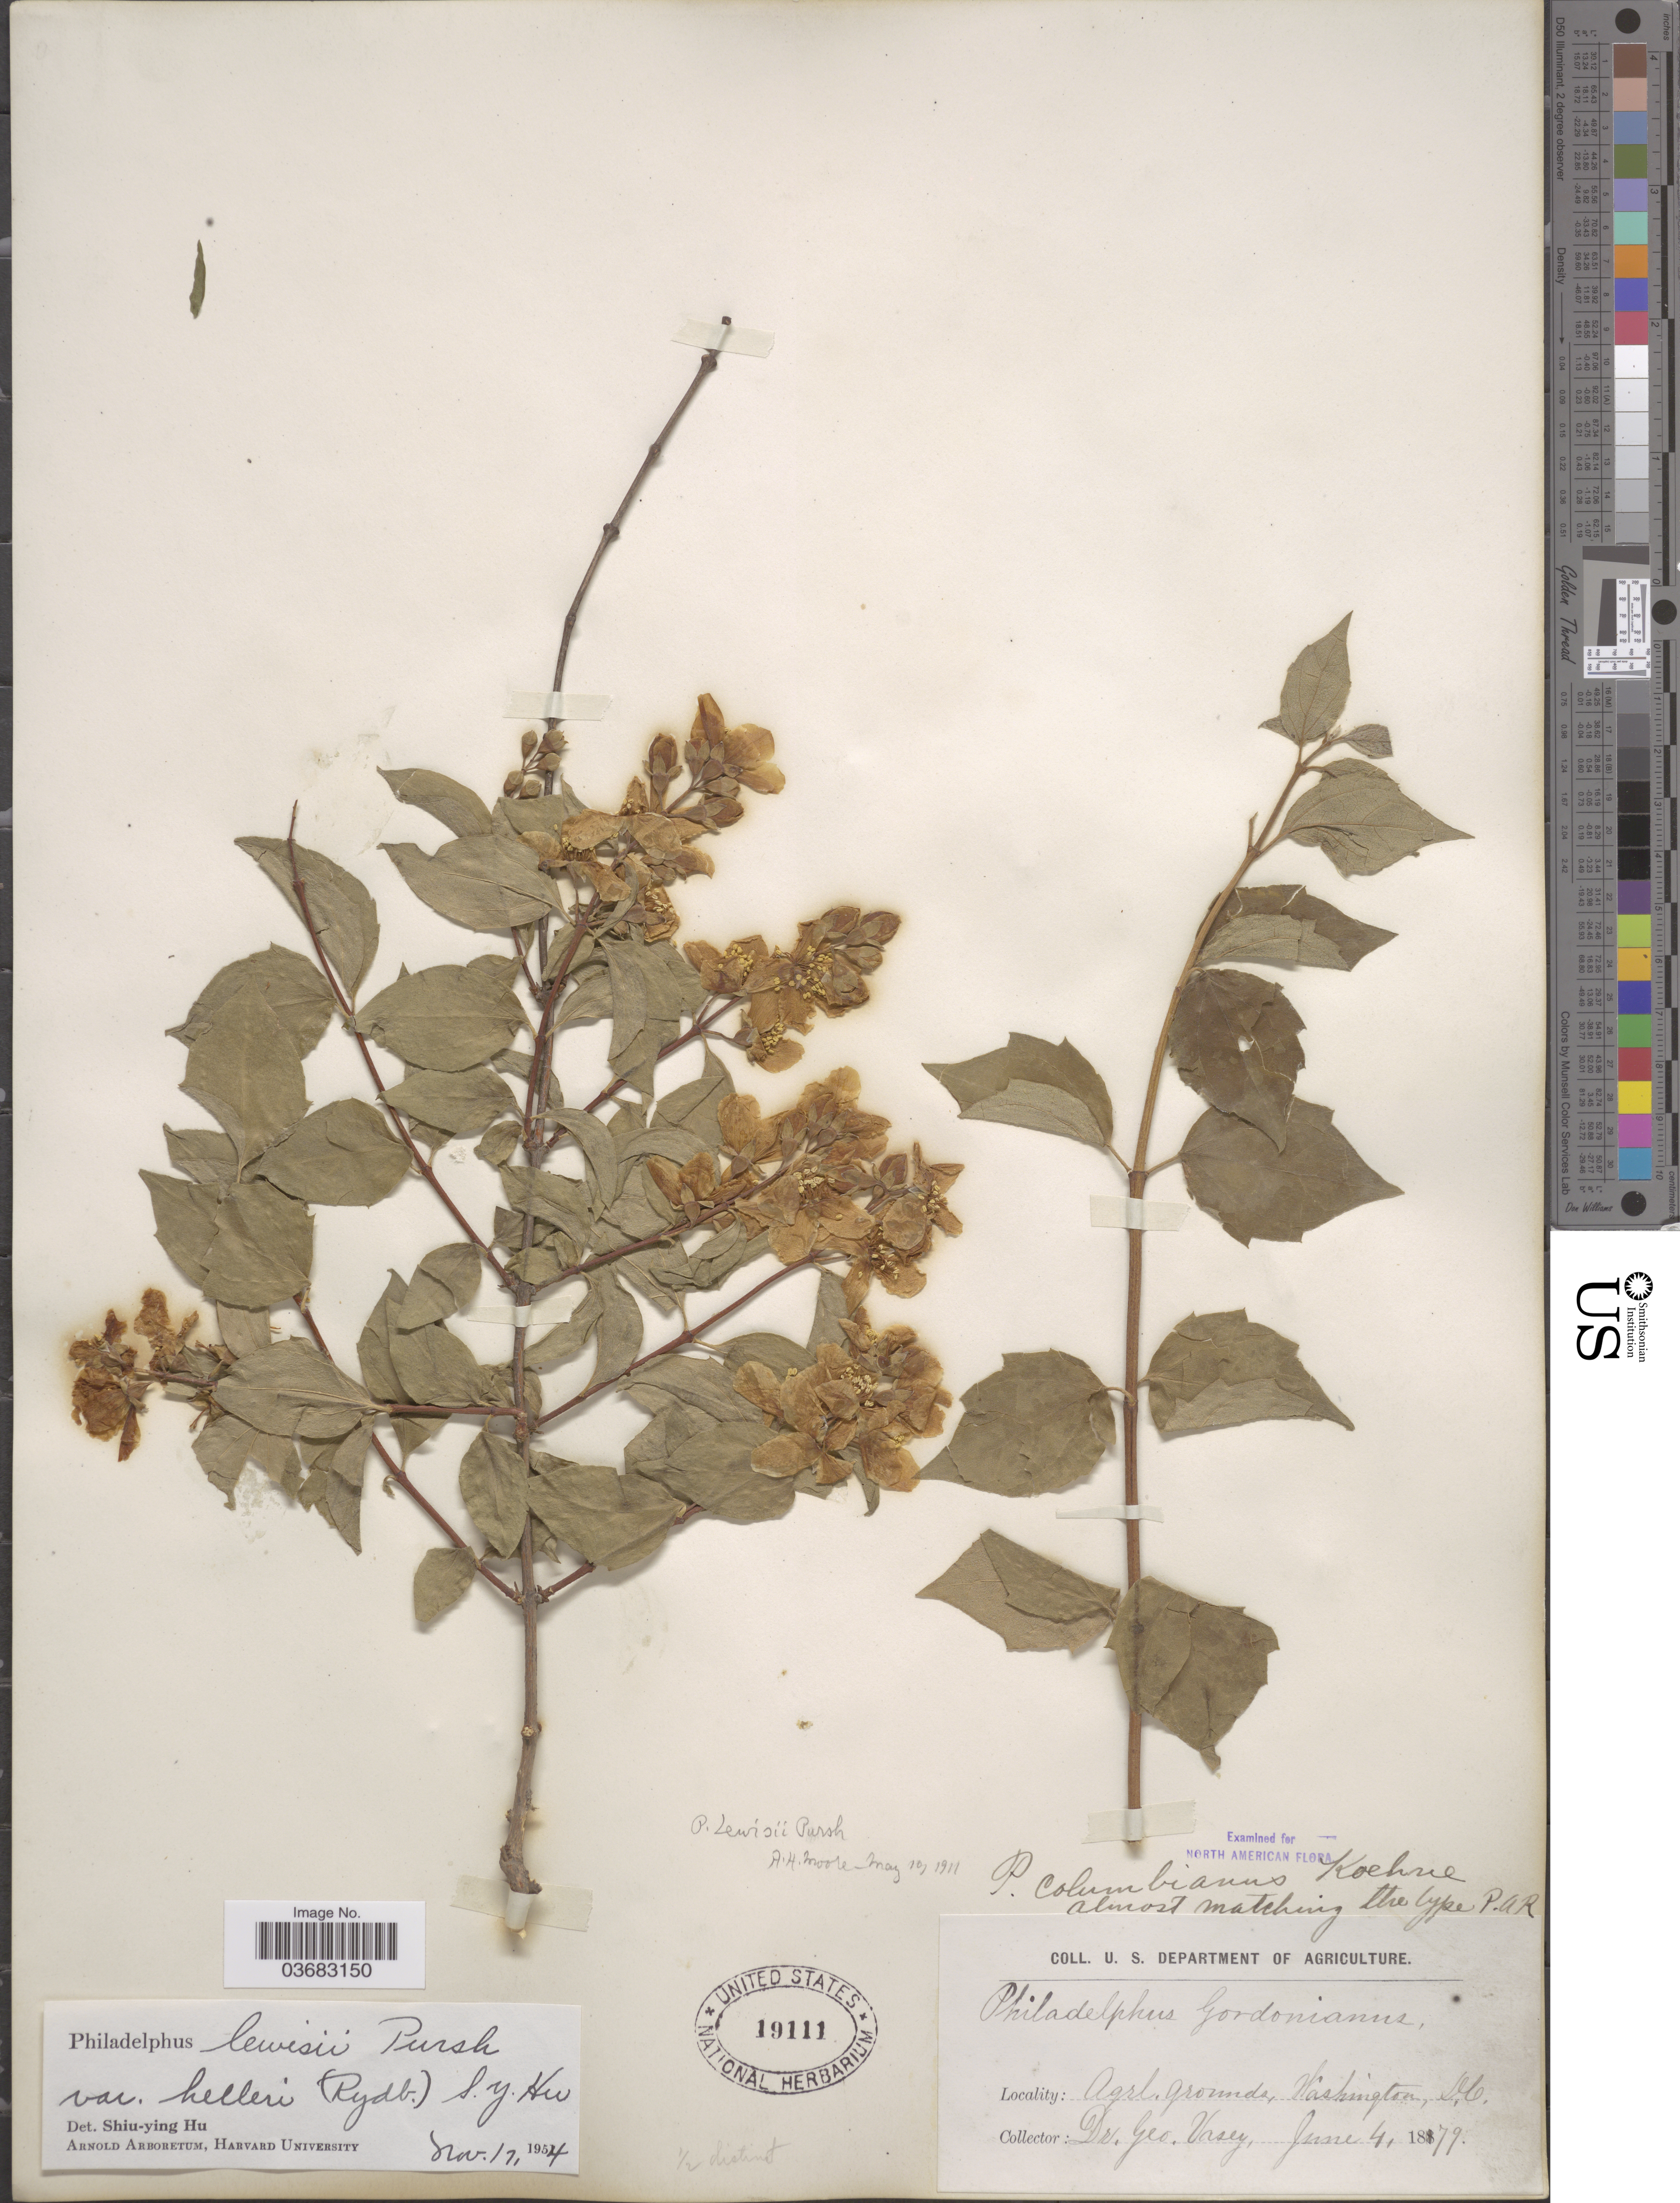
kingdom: Plantae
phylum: Tracheophyta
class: Magnoliopsida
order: Cornales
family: Hydrangeaceae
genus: Philadelphus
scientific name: Philadelphus lewisii var. helleri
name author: (Rydb.) S.Y. Hu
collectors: G. R. Vasey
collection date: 1879-06-04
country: United States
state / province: District of Columbia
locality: Agr. grounds, Washington.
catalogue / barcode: US 19111